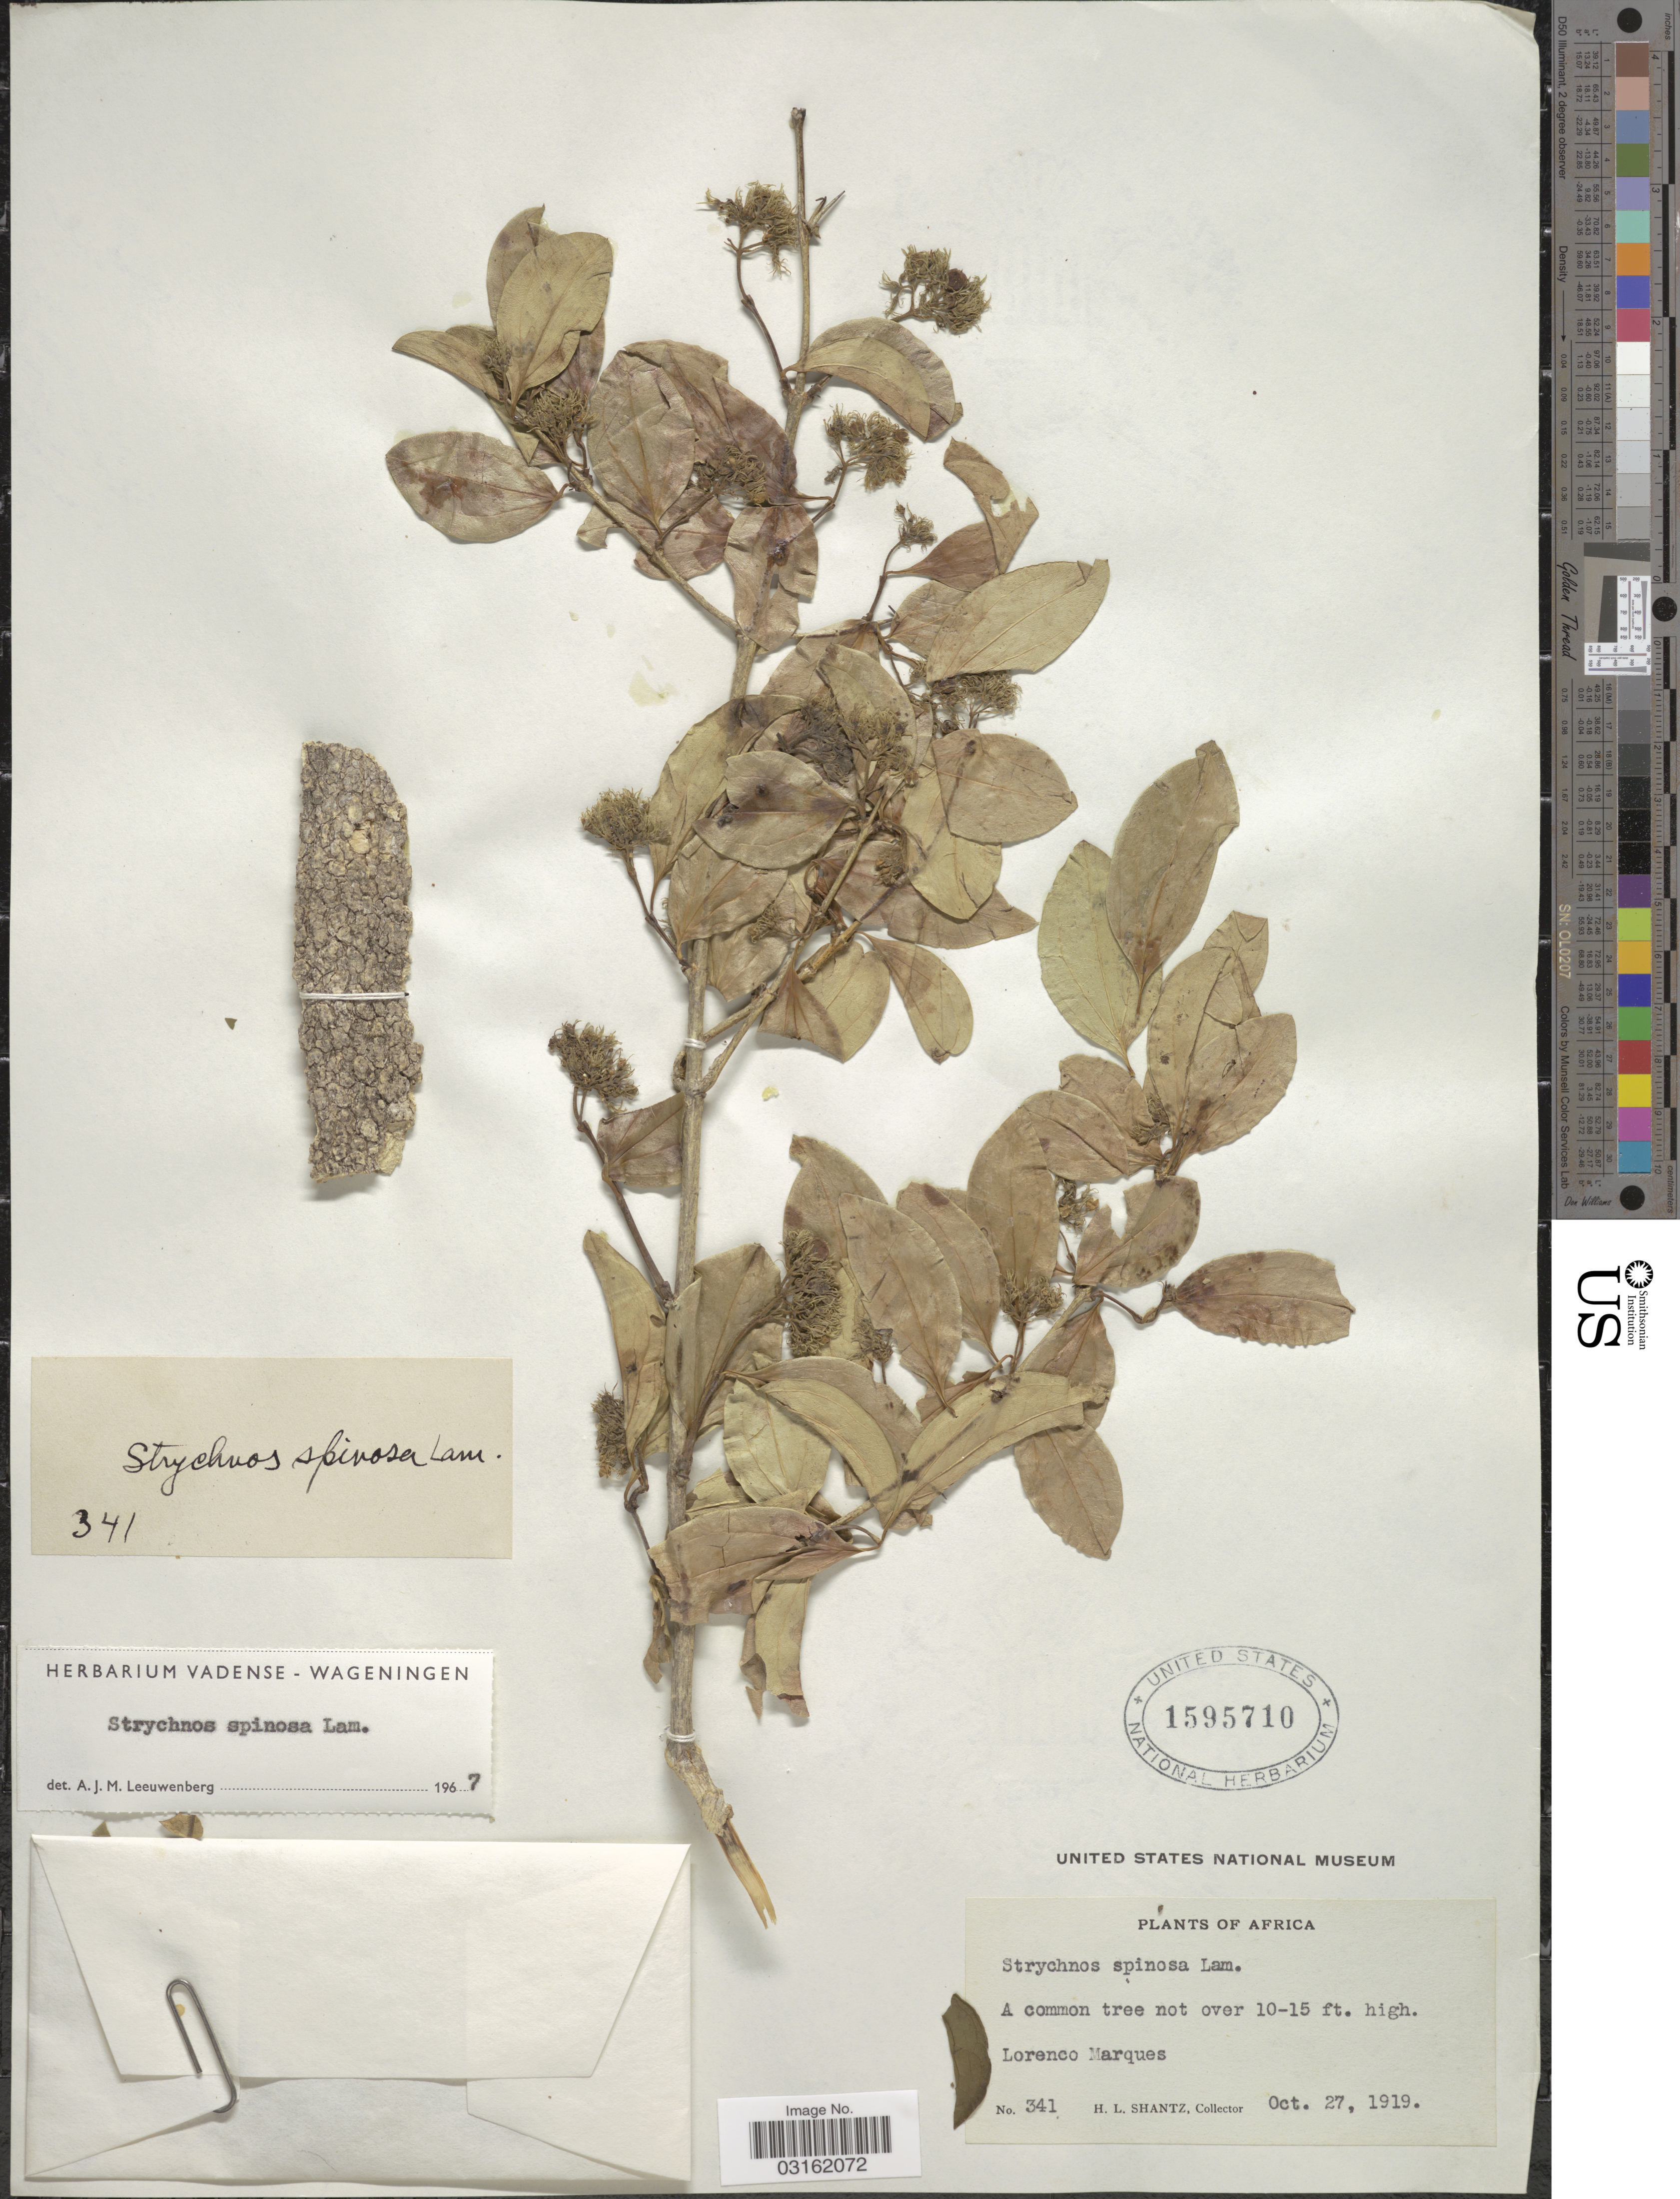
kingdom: Plantae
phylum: Tracheophyta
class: Magnoliopsida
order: Gentianales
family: Loganiaceae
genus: Strychnos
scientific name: Strychnos spinosa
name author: Lam.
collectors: H. Shantz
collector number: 341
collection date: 1919-10-27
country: Mozambique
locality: Africa, Lorenco Marques.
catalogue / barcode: US 1595710